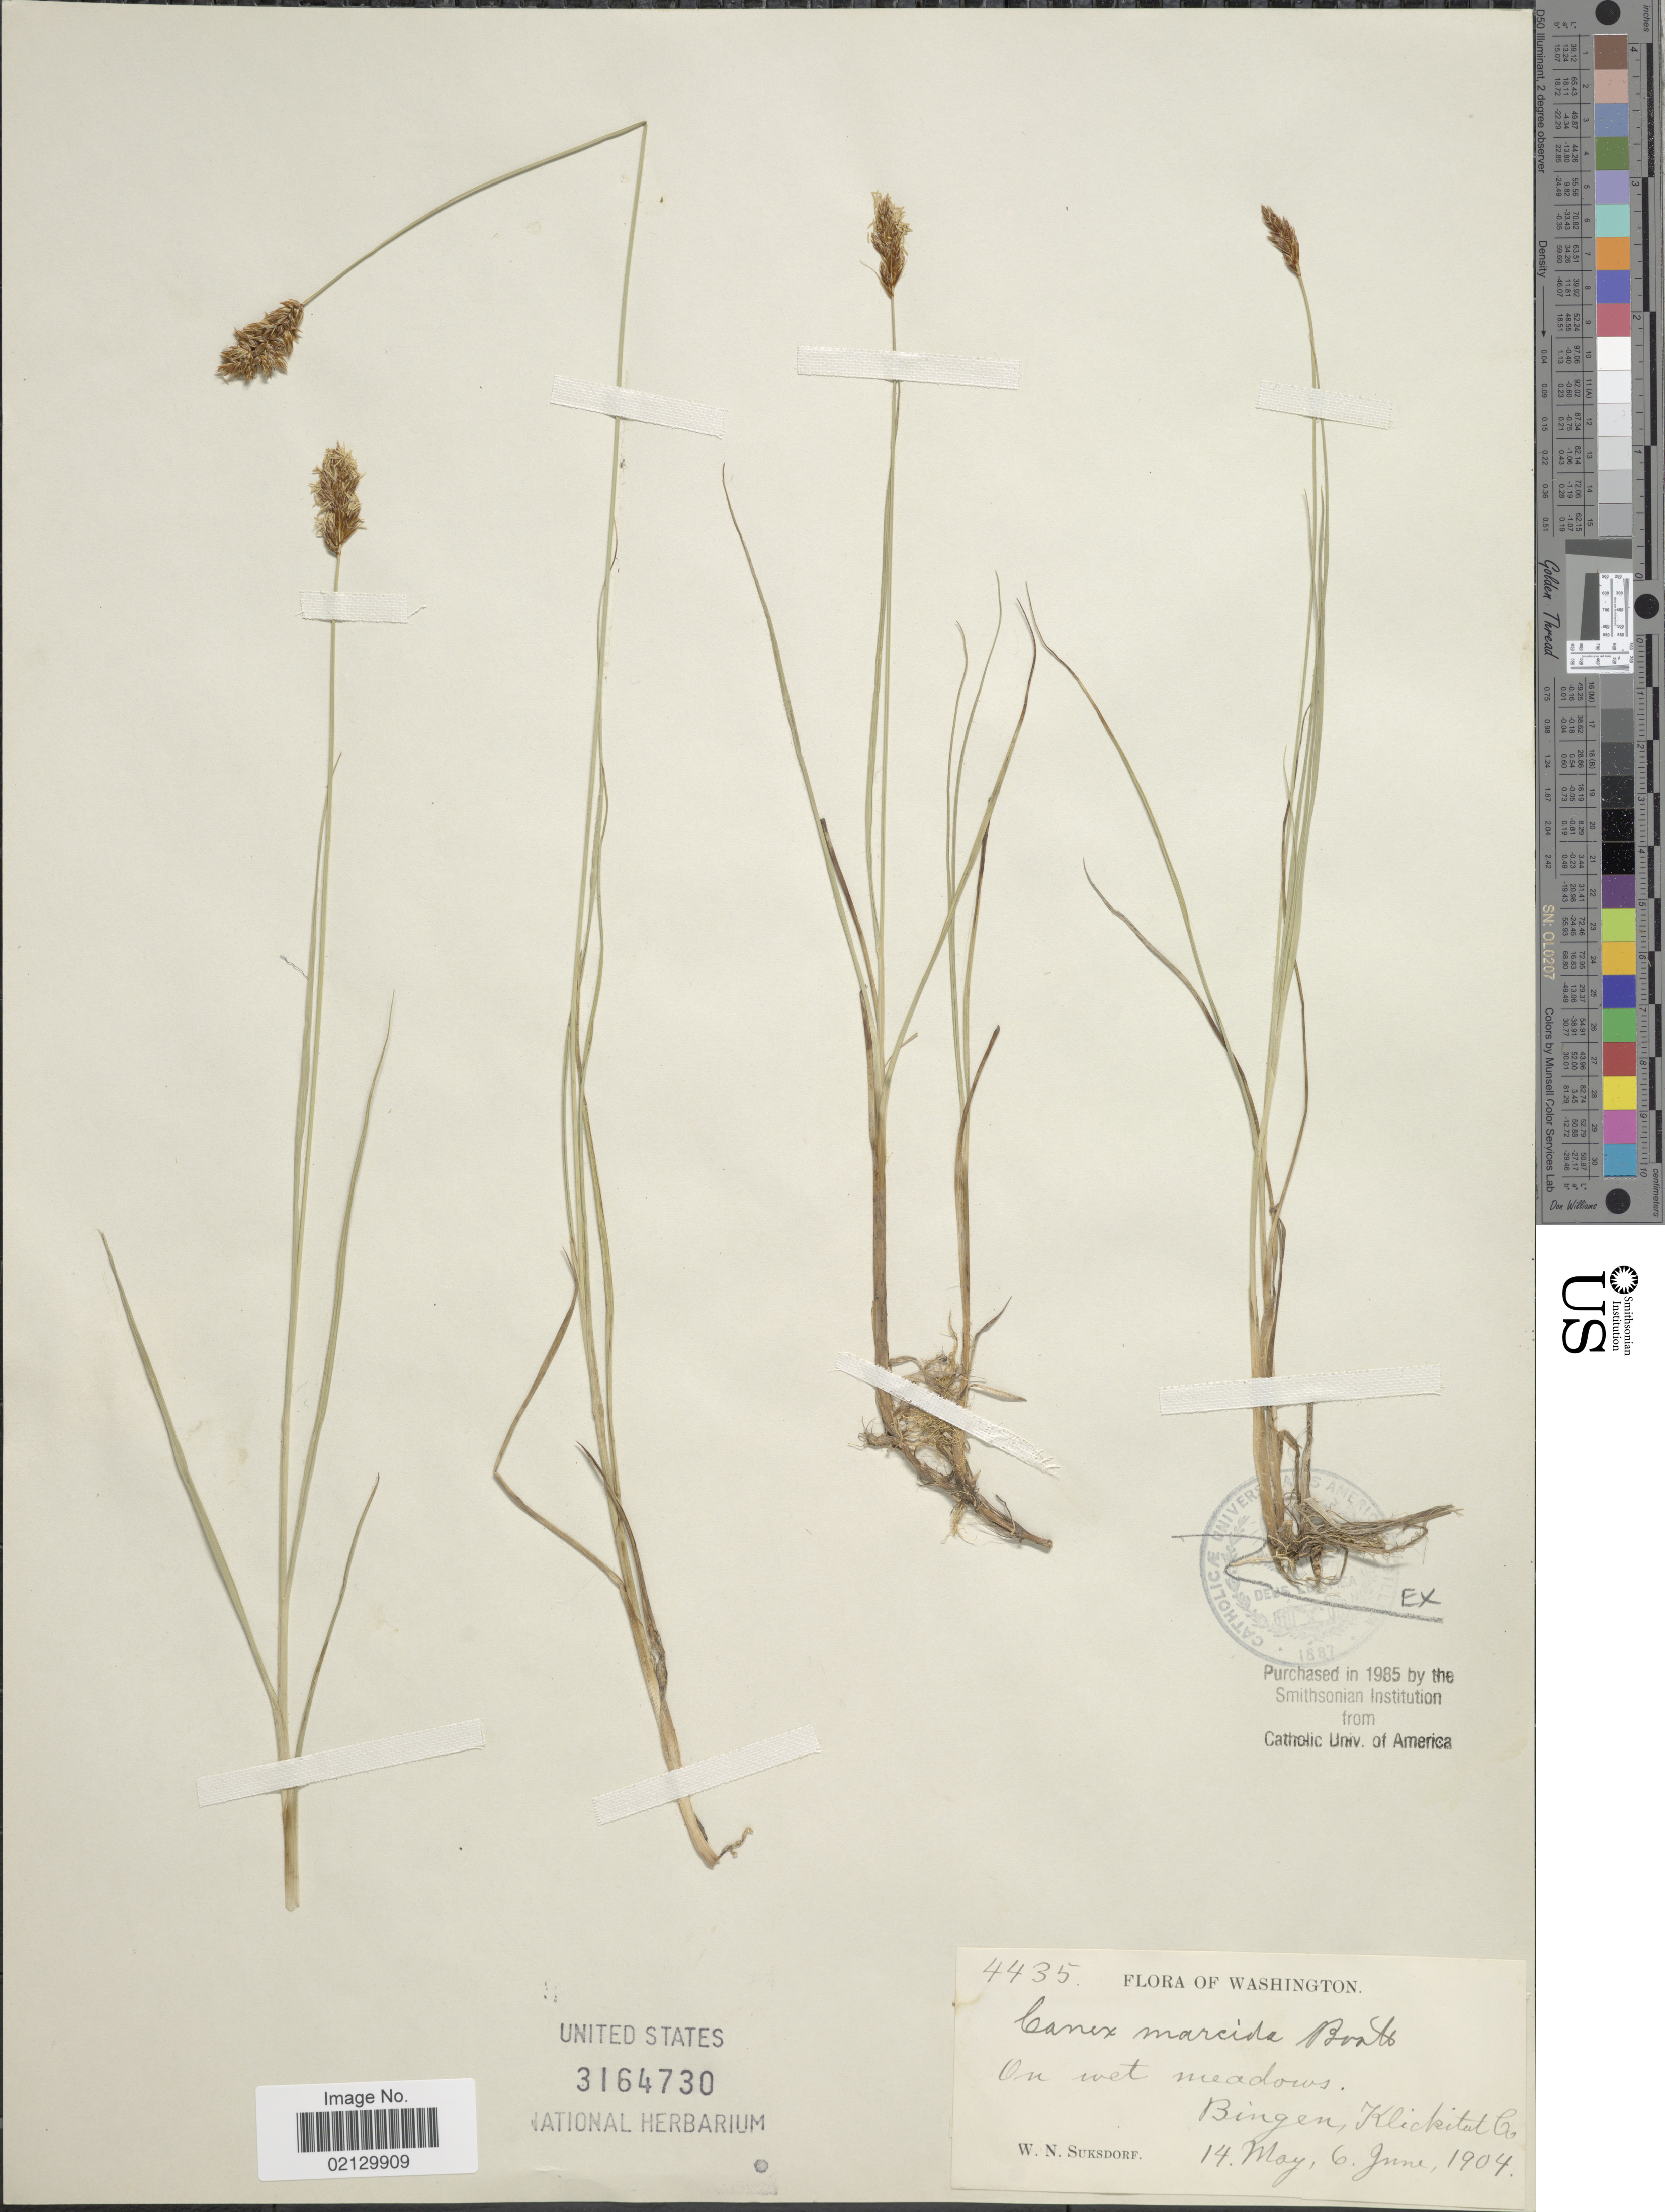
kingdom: Plantae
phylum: Tracheophyta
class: Liliopsida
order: Poales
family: Cyperaceae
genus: Carex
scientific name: Carex praegracilis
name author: W. Boott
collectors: W. N. Suksdorf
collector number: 4435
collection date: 1904-05-14/1904-06-06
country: United States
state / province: Washington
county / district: Klickitat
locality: Washington, On wet meadows Bingen, Klickitat Co.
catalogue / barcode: US 3164730